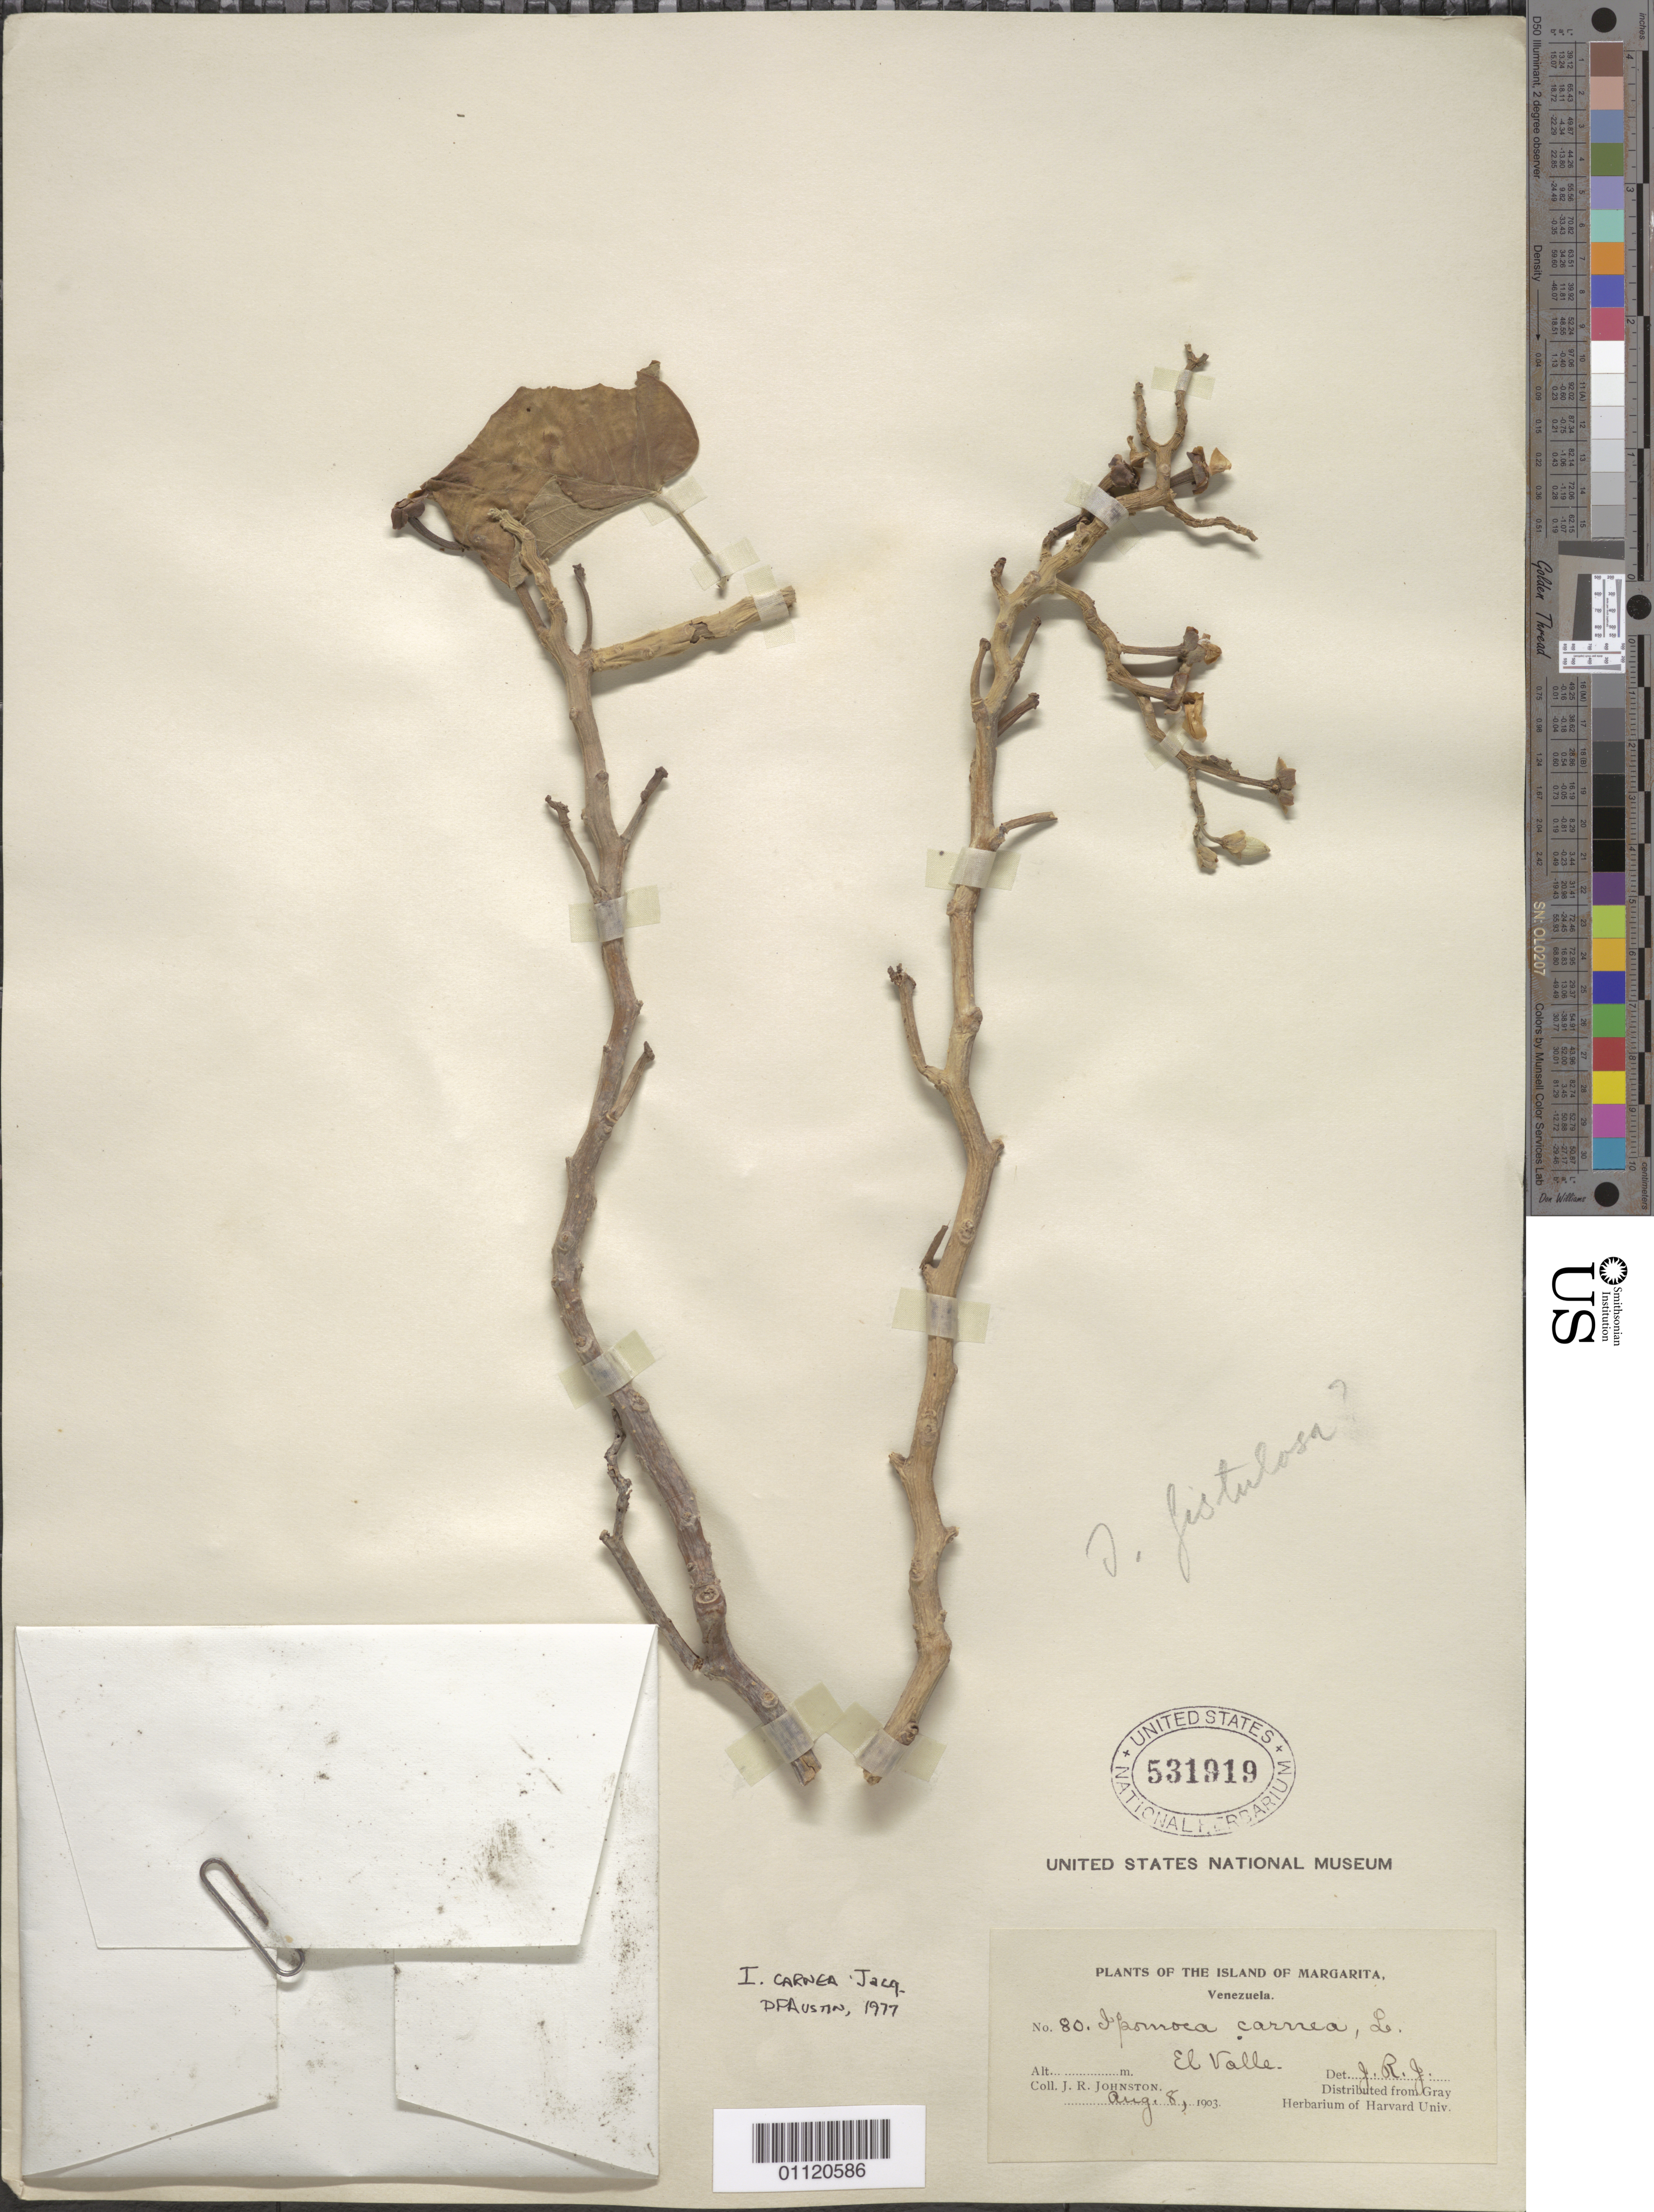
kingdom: Plantae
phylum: Tracheophyta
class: Magnoliopsida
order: Solanales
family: Convolvulaceae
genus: Ipomoea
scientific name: Ipomoea carnea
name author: Jacq.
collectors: J. Johnston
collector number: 80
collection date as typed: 08 Aug 1903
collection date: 1903-08-08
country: Venezuela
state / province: Nueva Esparta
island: Margarita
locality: El Valle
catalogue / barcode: US 531919